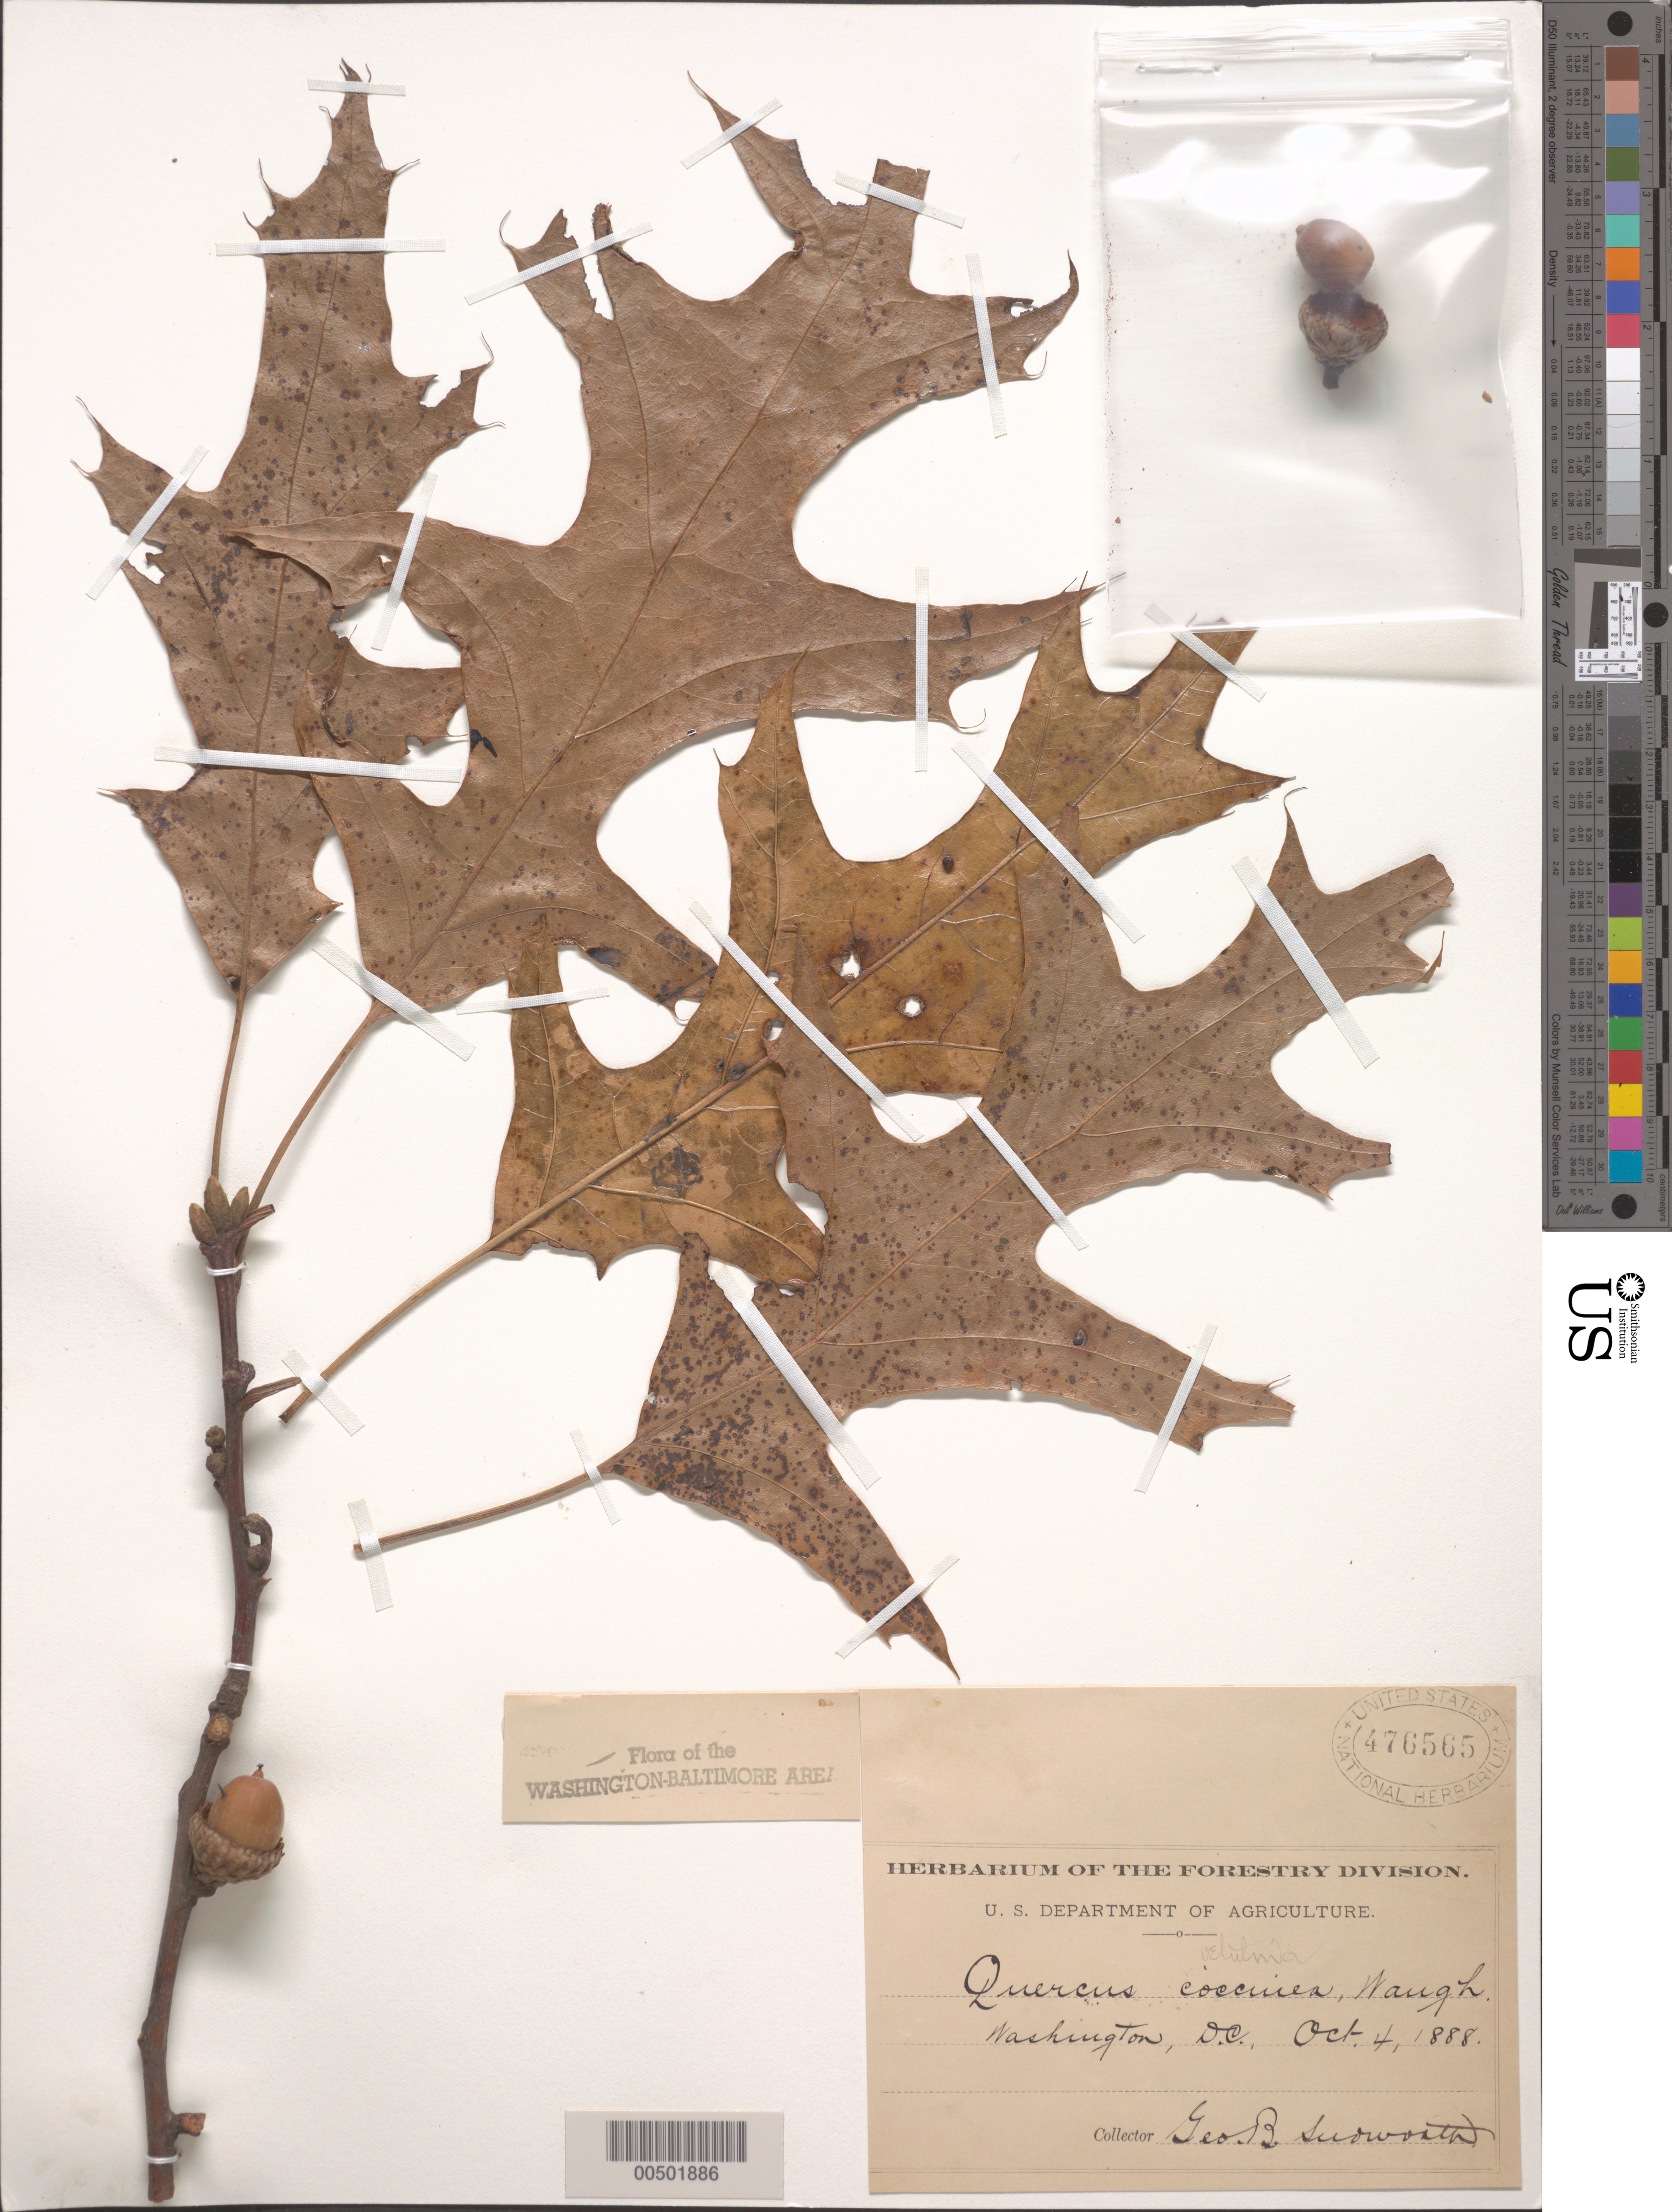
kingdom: Plantae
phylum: Tracheophyta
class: Magnoliopsida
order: Fagales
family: Fagaceae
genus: Quercus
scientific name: Quercus velutina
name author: Lam.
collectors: G. B. Sudworth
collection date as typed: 04 Oct 1888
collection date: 1888-10-04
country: United States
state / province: District of Columbia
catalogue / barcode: US 476565